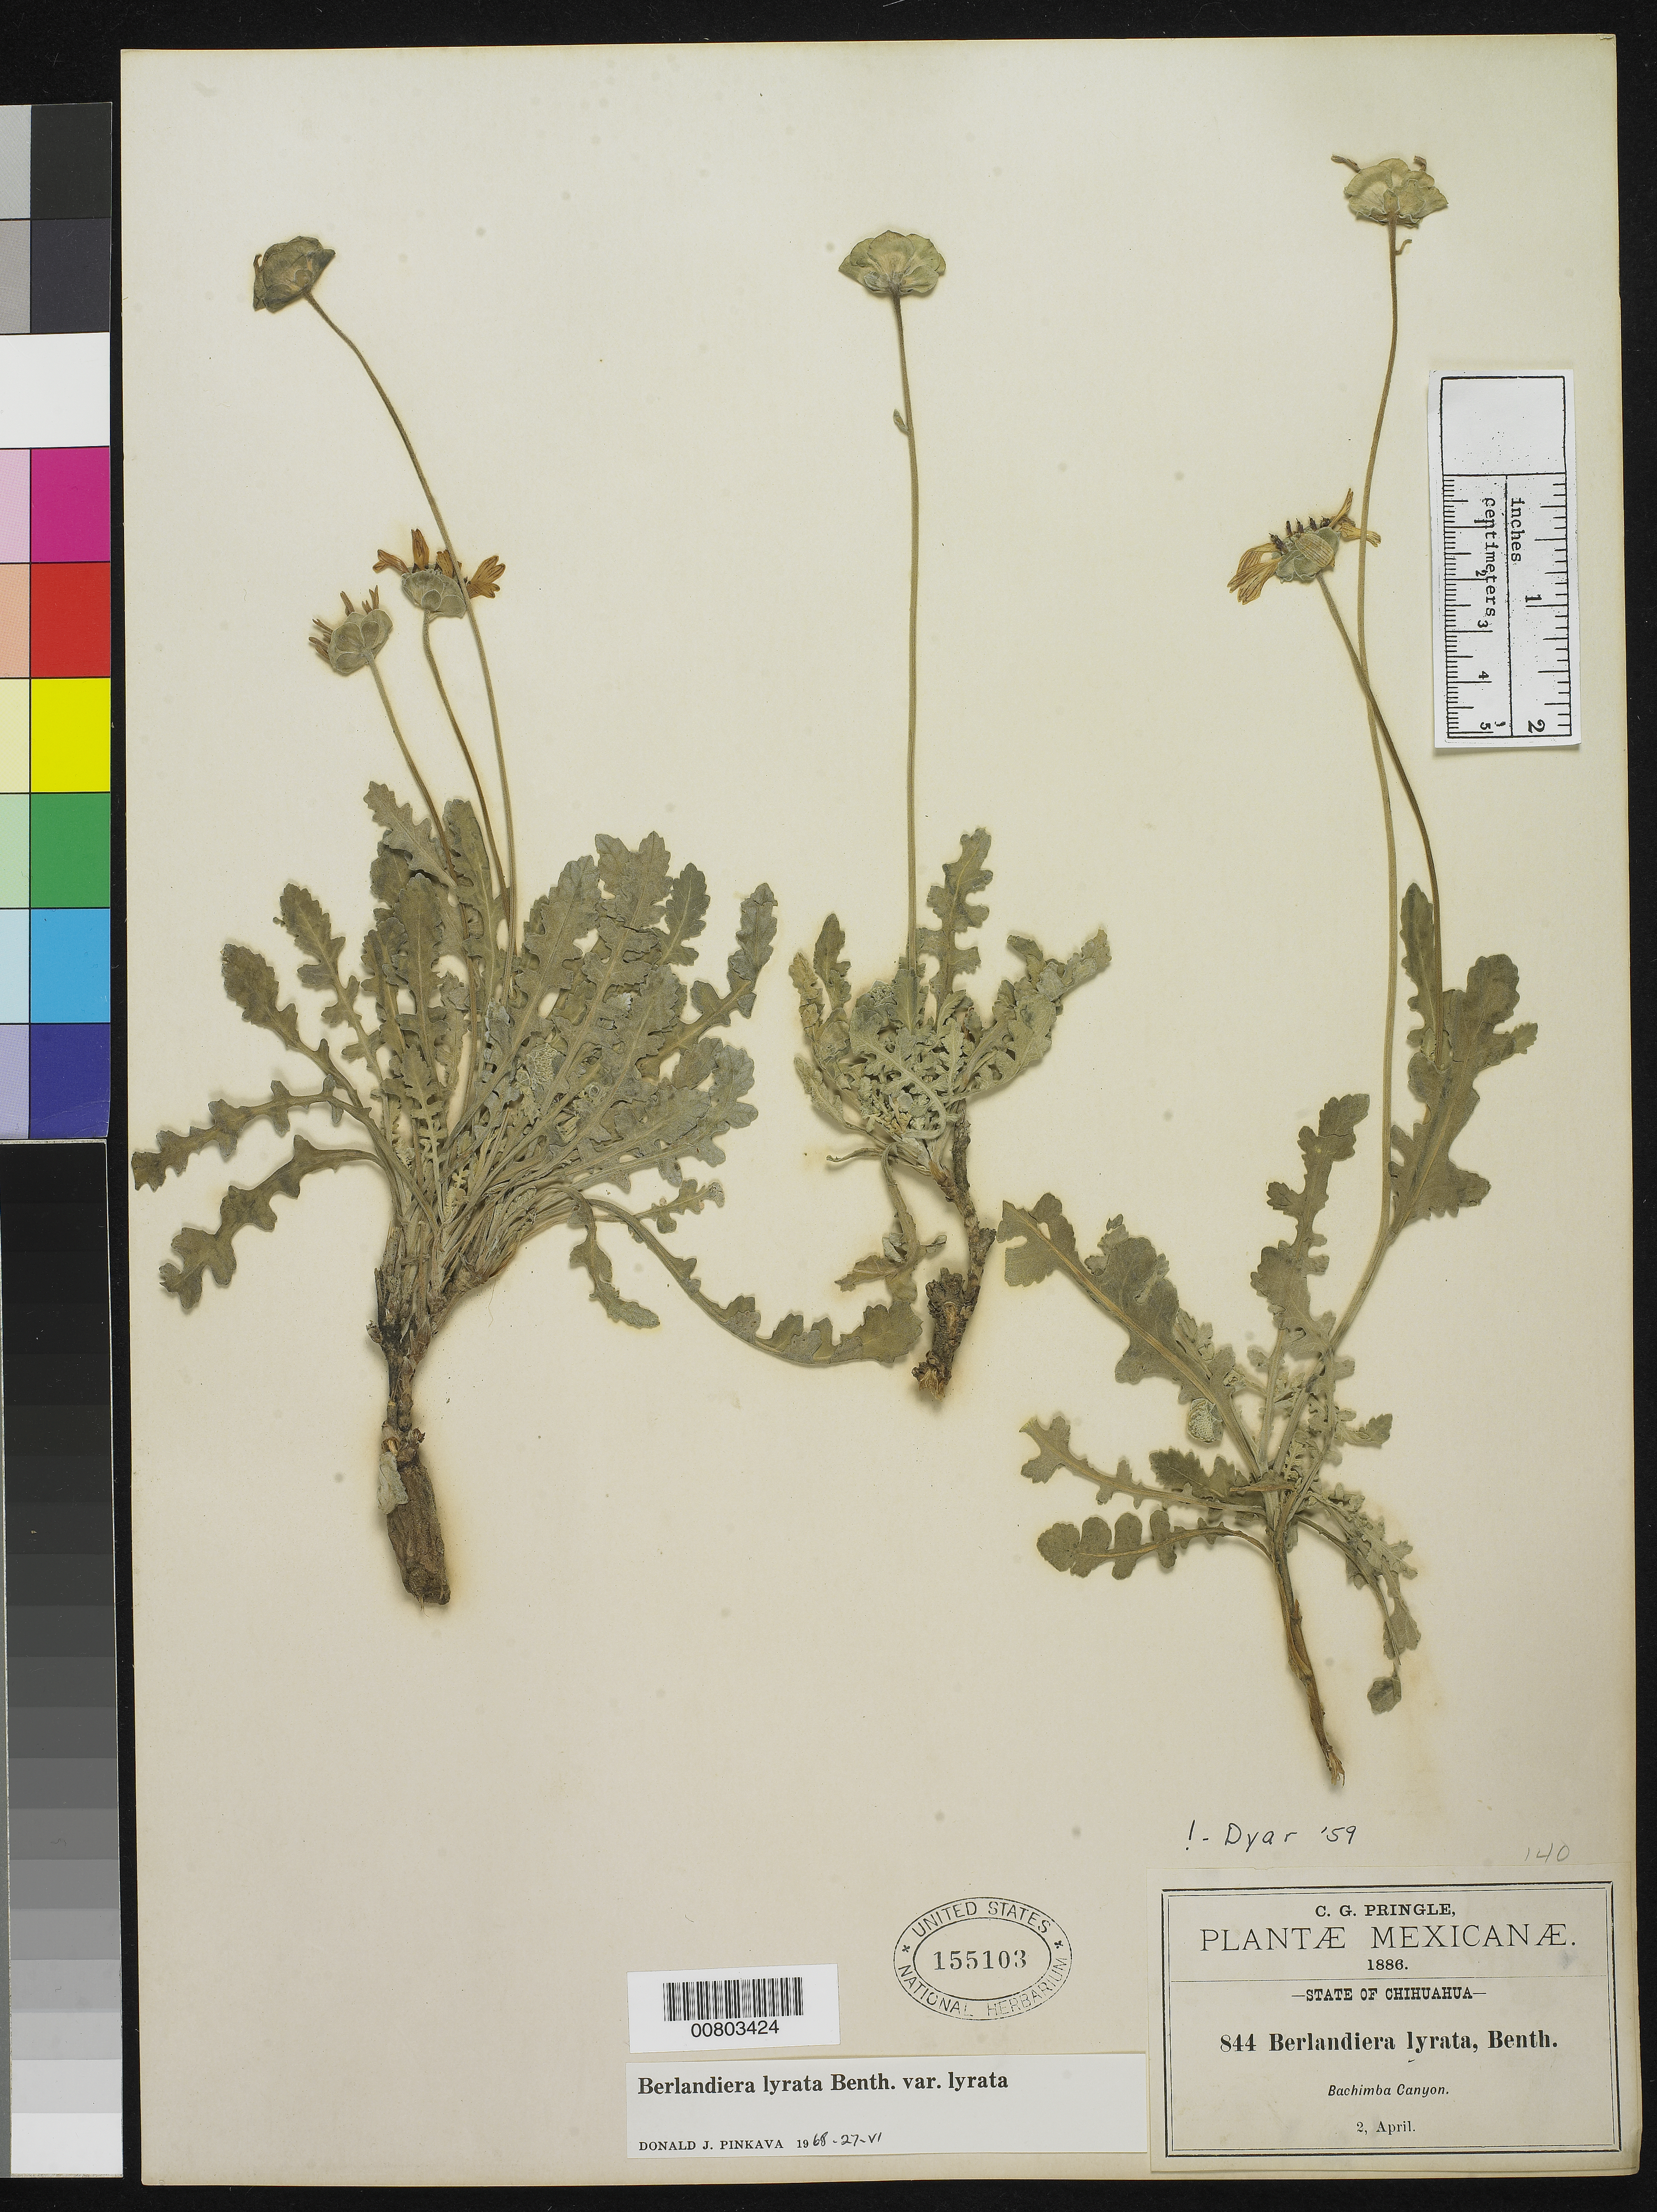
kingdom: Plantae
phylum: Tracheophyta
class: Magnoliopsida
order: Asterales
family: Asteraceae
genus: Berlandiera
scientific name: Berlandiera lyrata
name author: Benth.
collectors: C. G. Pringle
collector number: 844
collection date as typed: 02 Apr 1886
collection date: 1886-04-02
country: Mexico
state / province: Chihuahua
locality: Bachimba Canyon, Chihuahua.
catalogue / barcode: US 155103